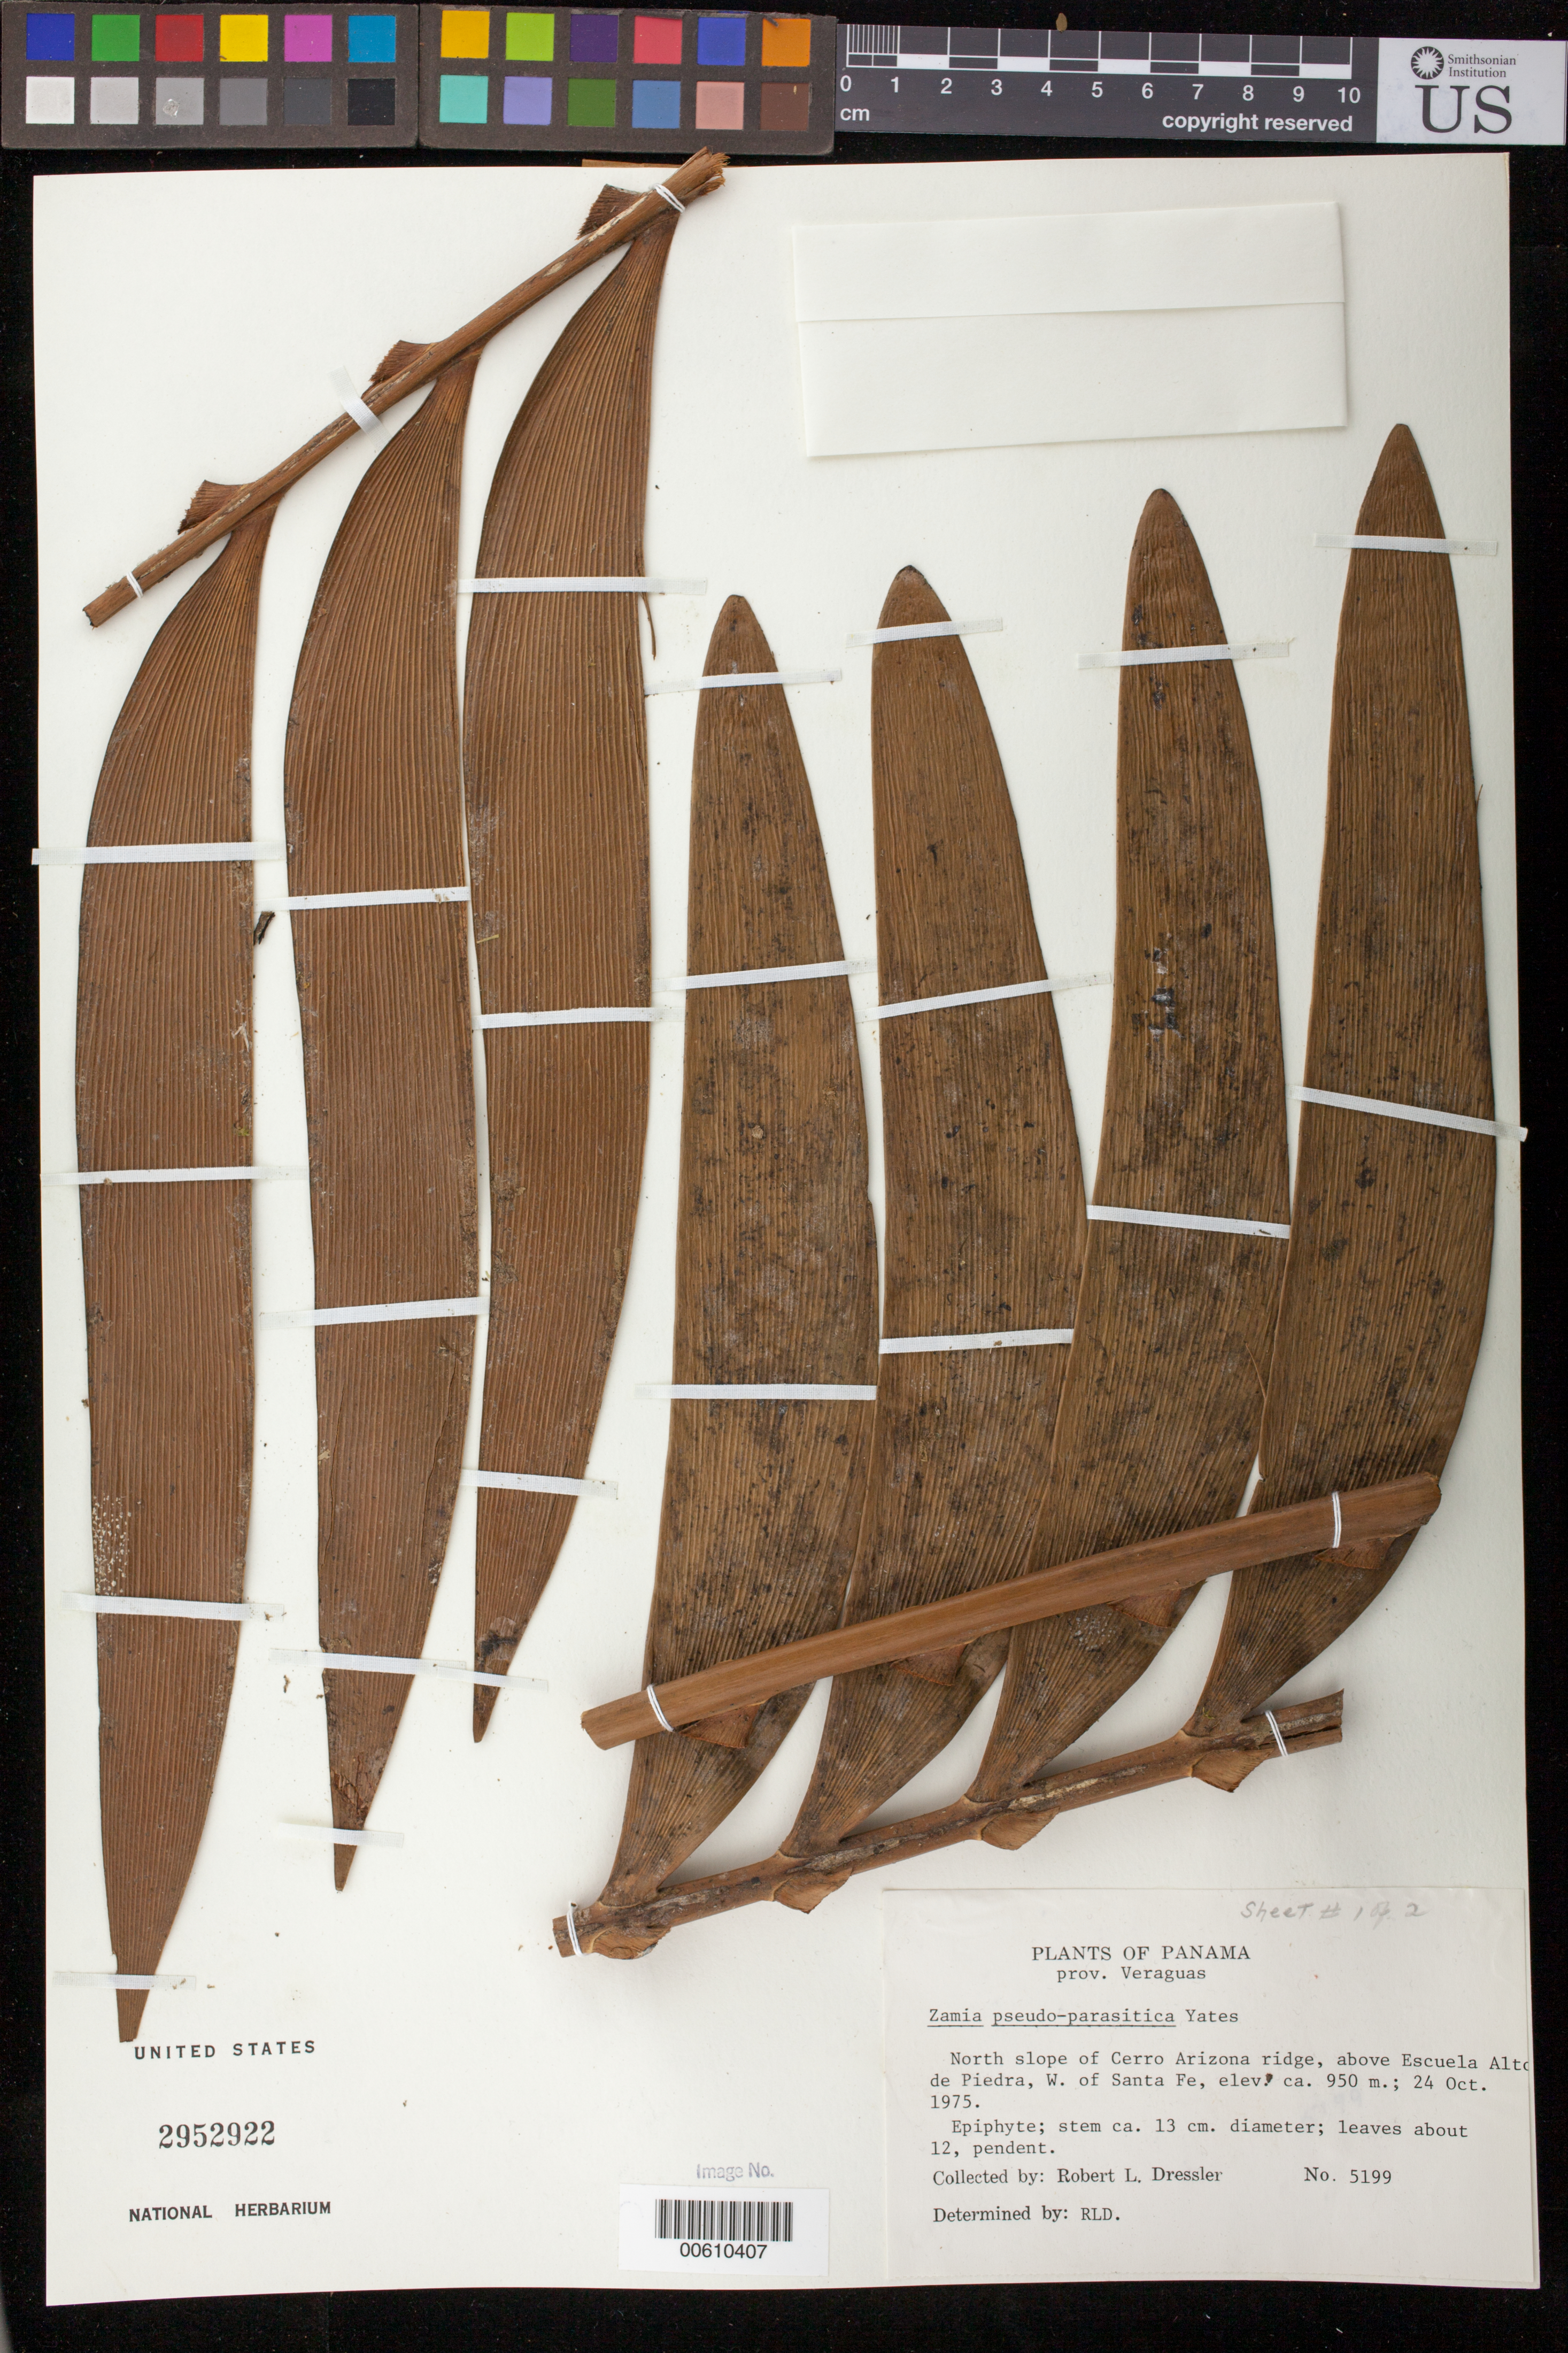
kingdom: Plantae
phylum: Tracheophyta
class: Cycadopsida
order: Cycadales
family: Zamiaceae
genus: Zamia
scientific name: Zamia pseudoparasitica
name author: J. Yates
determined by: Dressler, Robert Louis, (FLAS), University of Florida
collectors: R. Dressler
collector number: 5199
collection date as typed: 24 Oct 1975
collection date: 1975-10-24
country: Panama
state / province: Veraguas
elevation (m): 950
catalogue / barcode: US 2952922